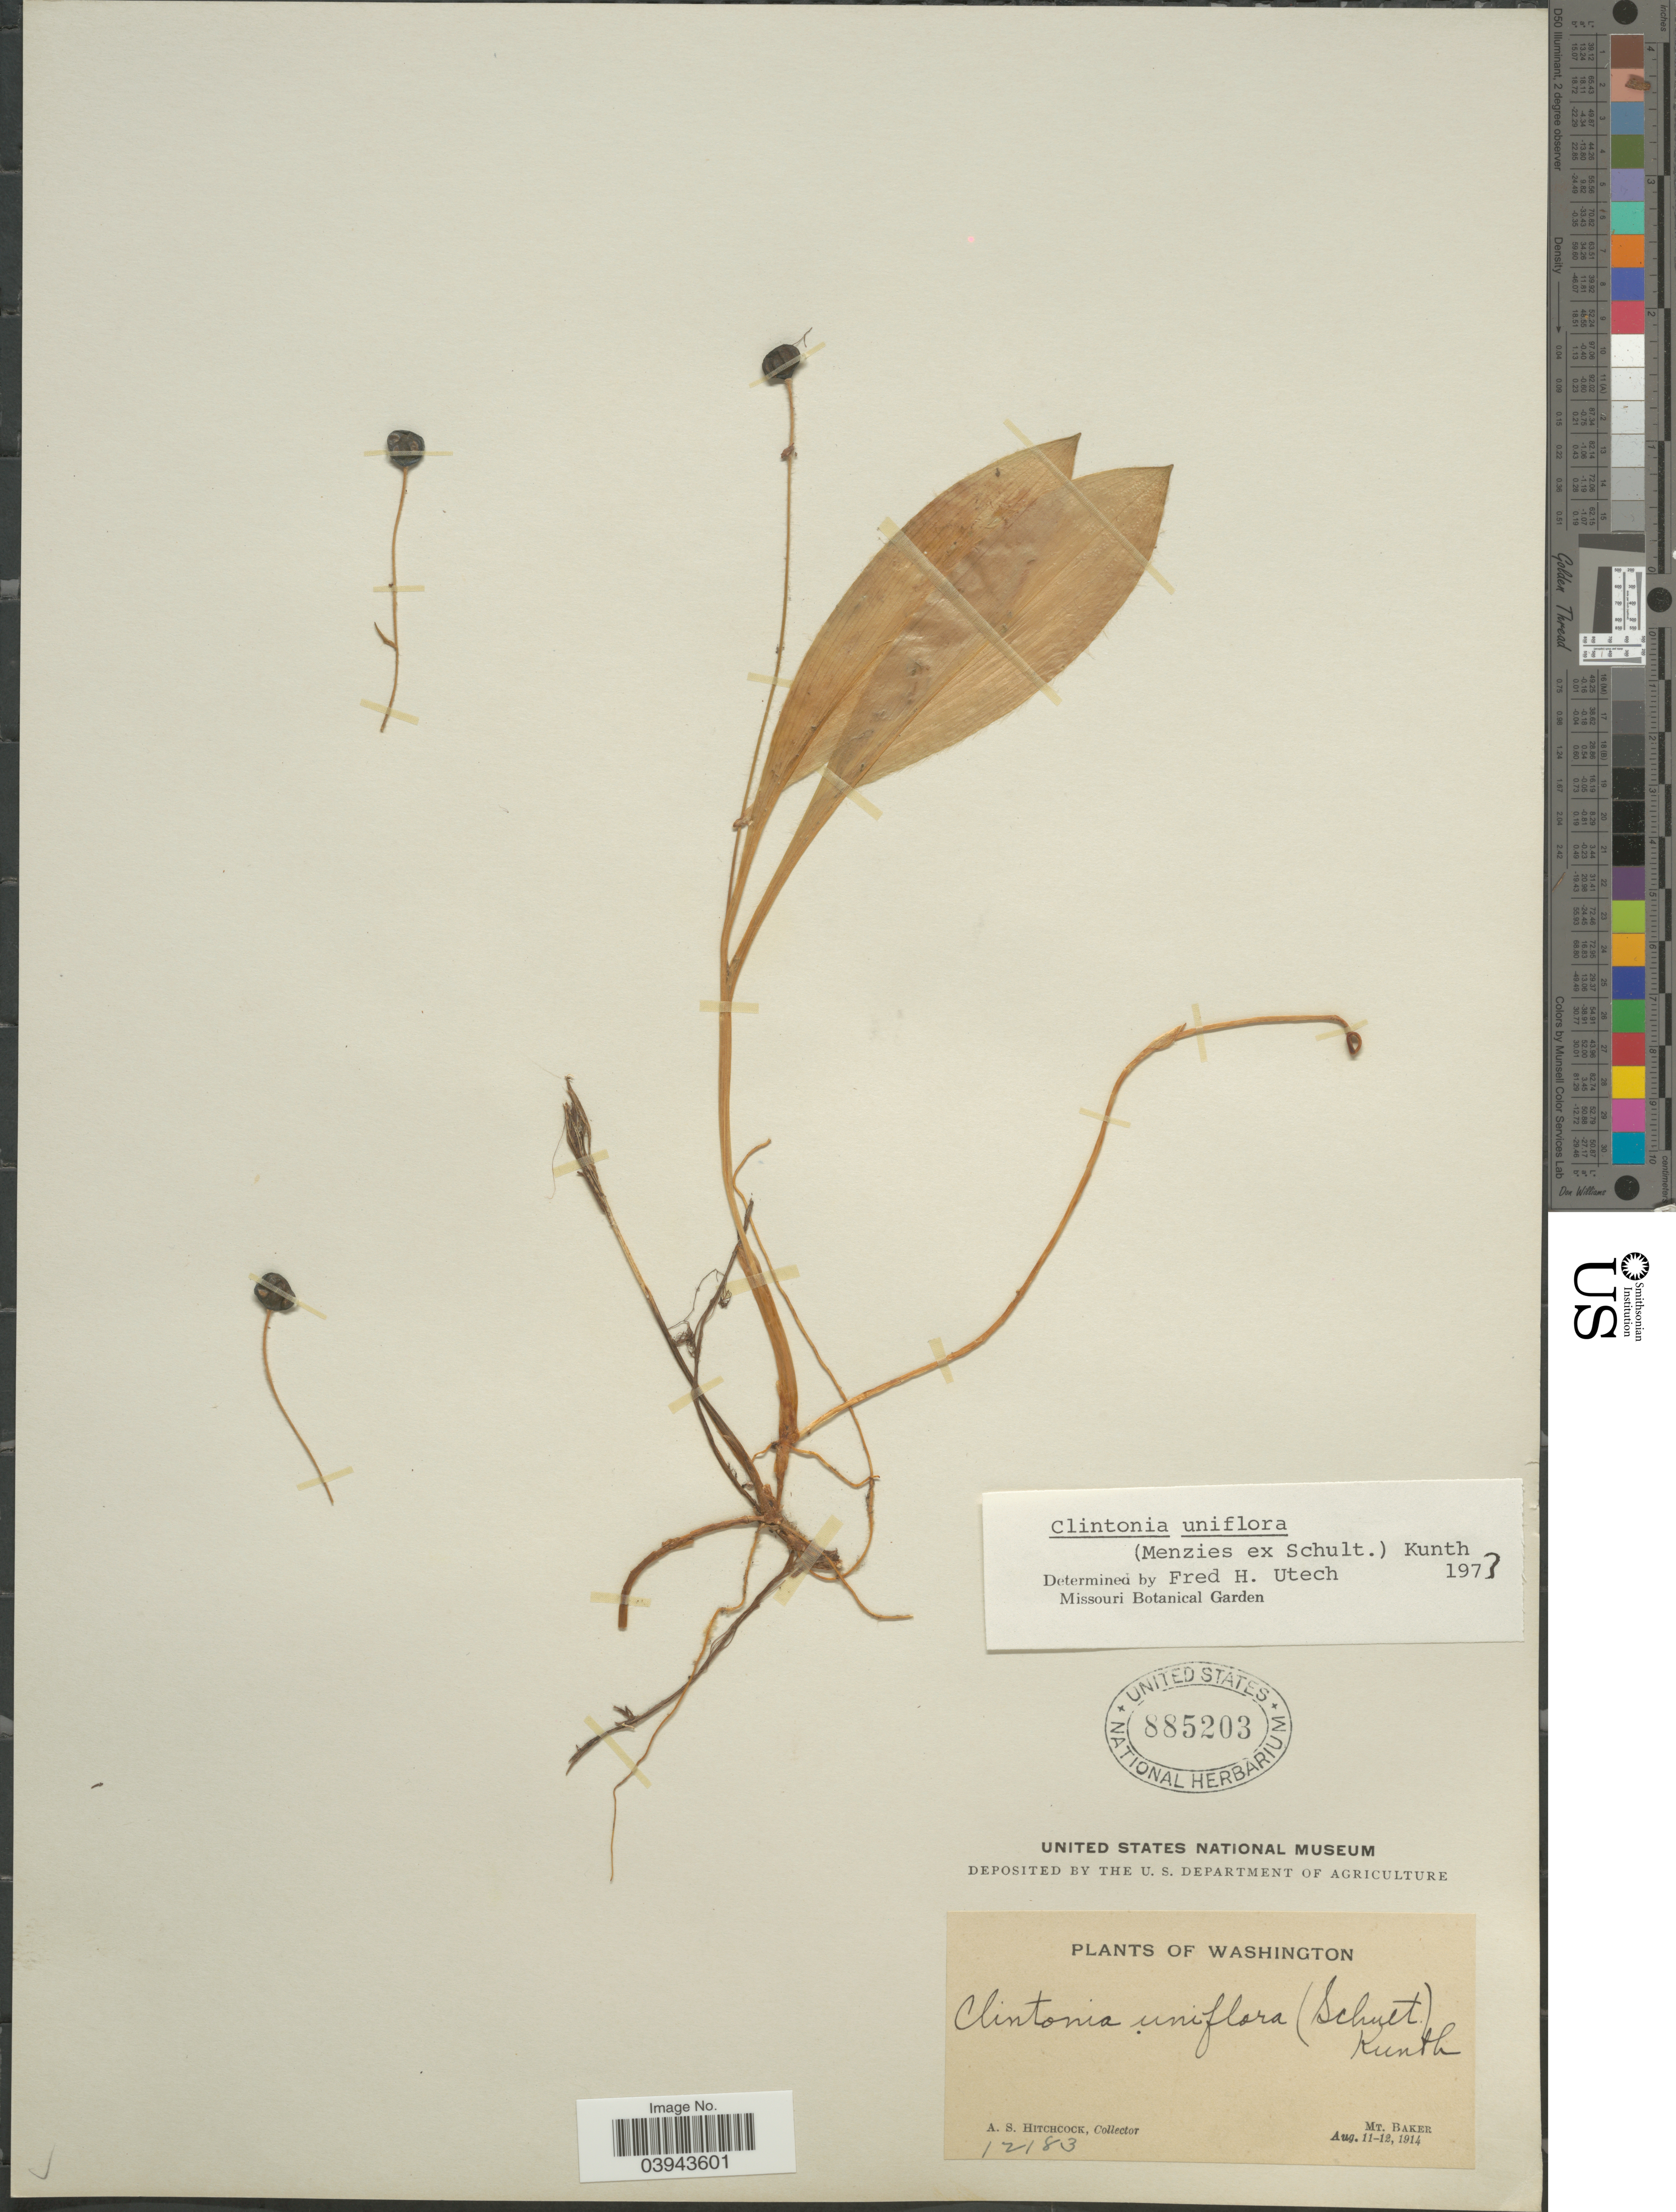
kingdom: Plantae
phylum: Tracheophyta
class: Liliopsida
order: Liliales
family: Liliaceae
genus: Clintonia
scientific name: Clintonia uniflora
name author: Kunth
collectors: A. S. Hitchcock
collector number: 12183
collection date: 1914-08-11/1914-08-12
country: United States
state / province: Washington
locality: Mt. Baker.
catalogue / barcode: US 885203